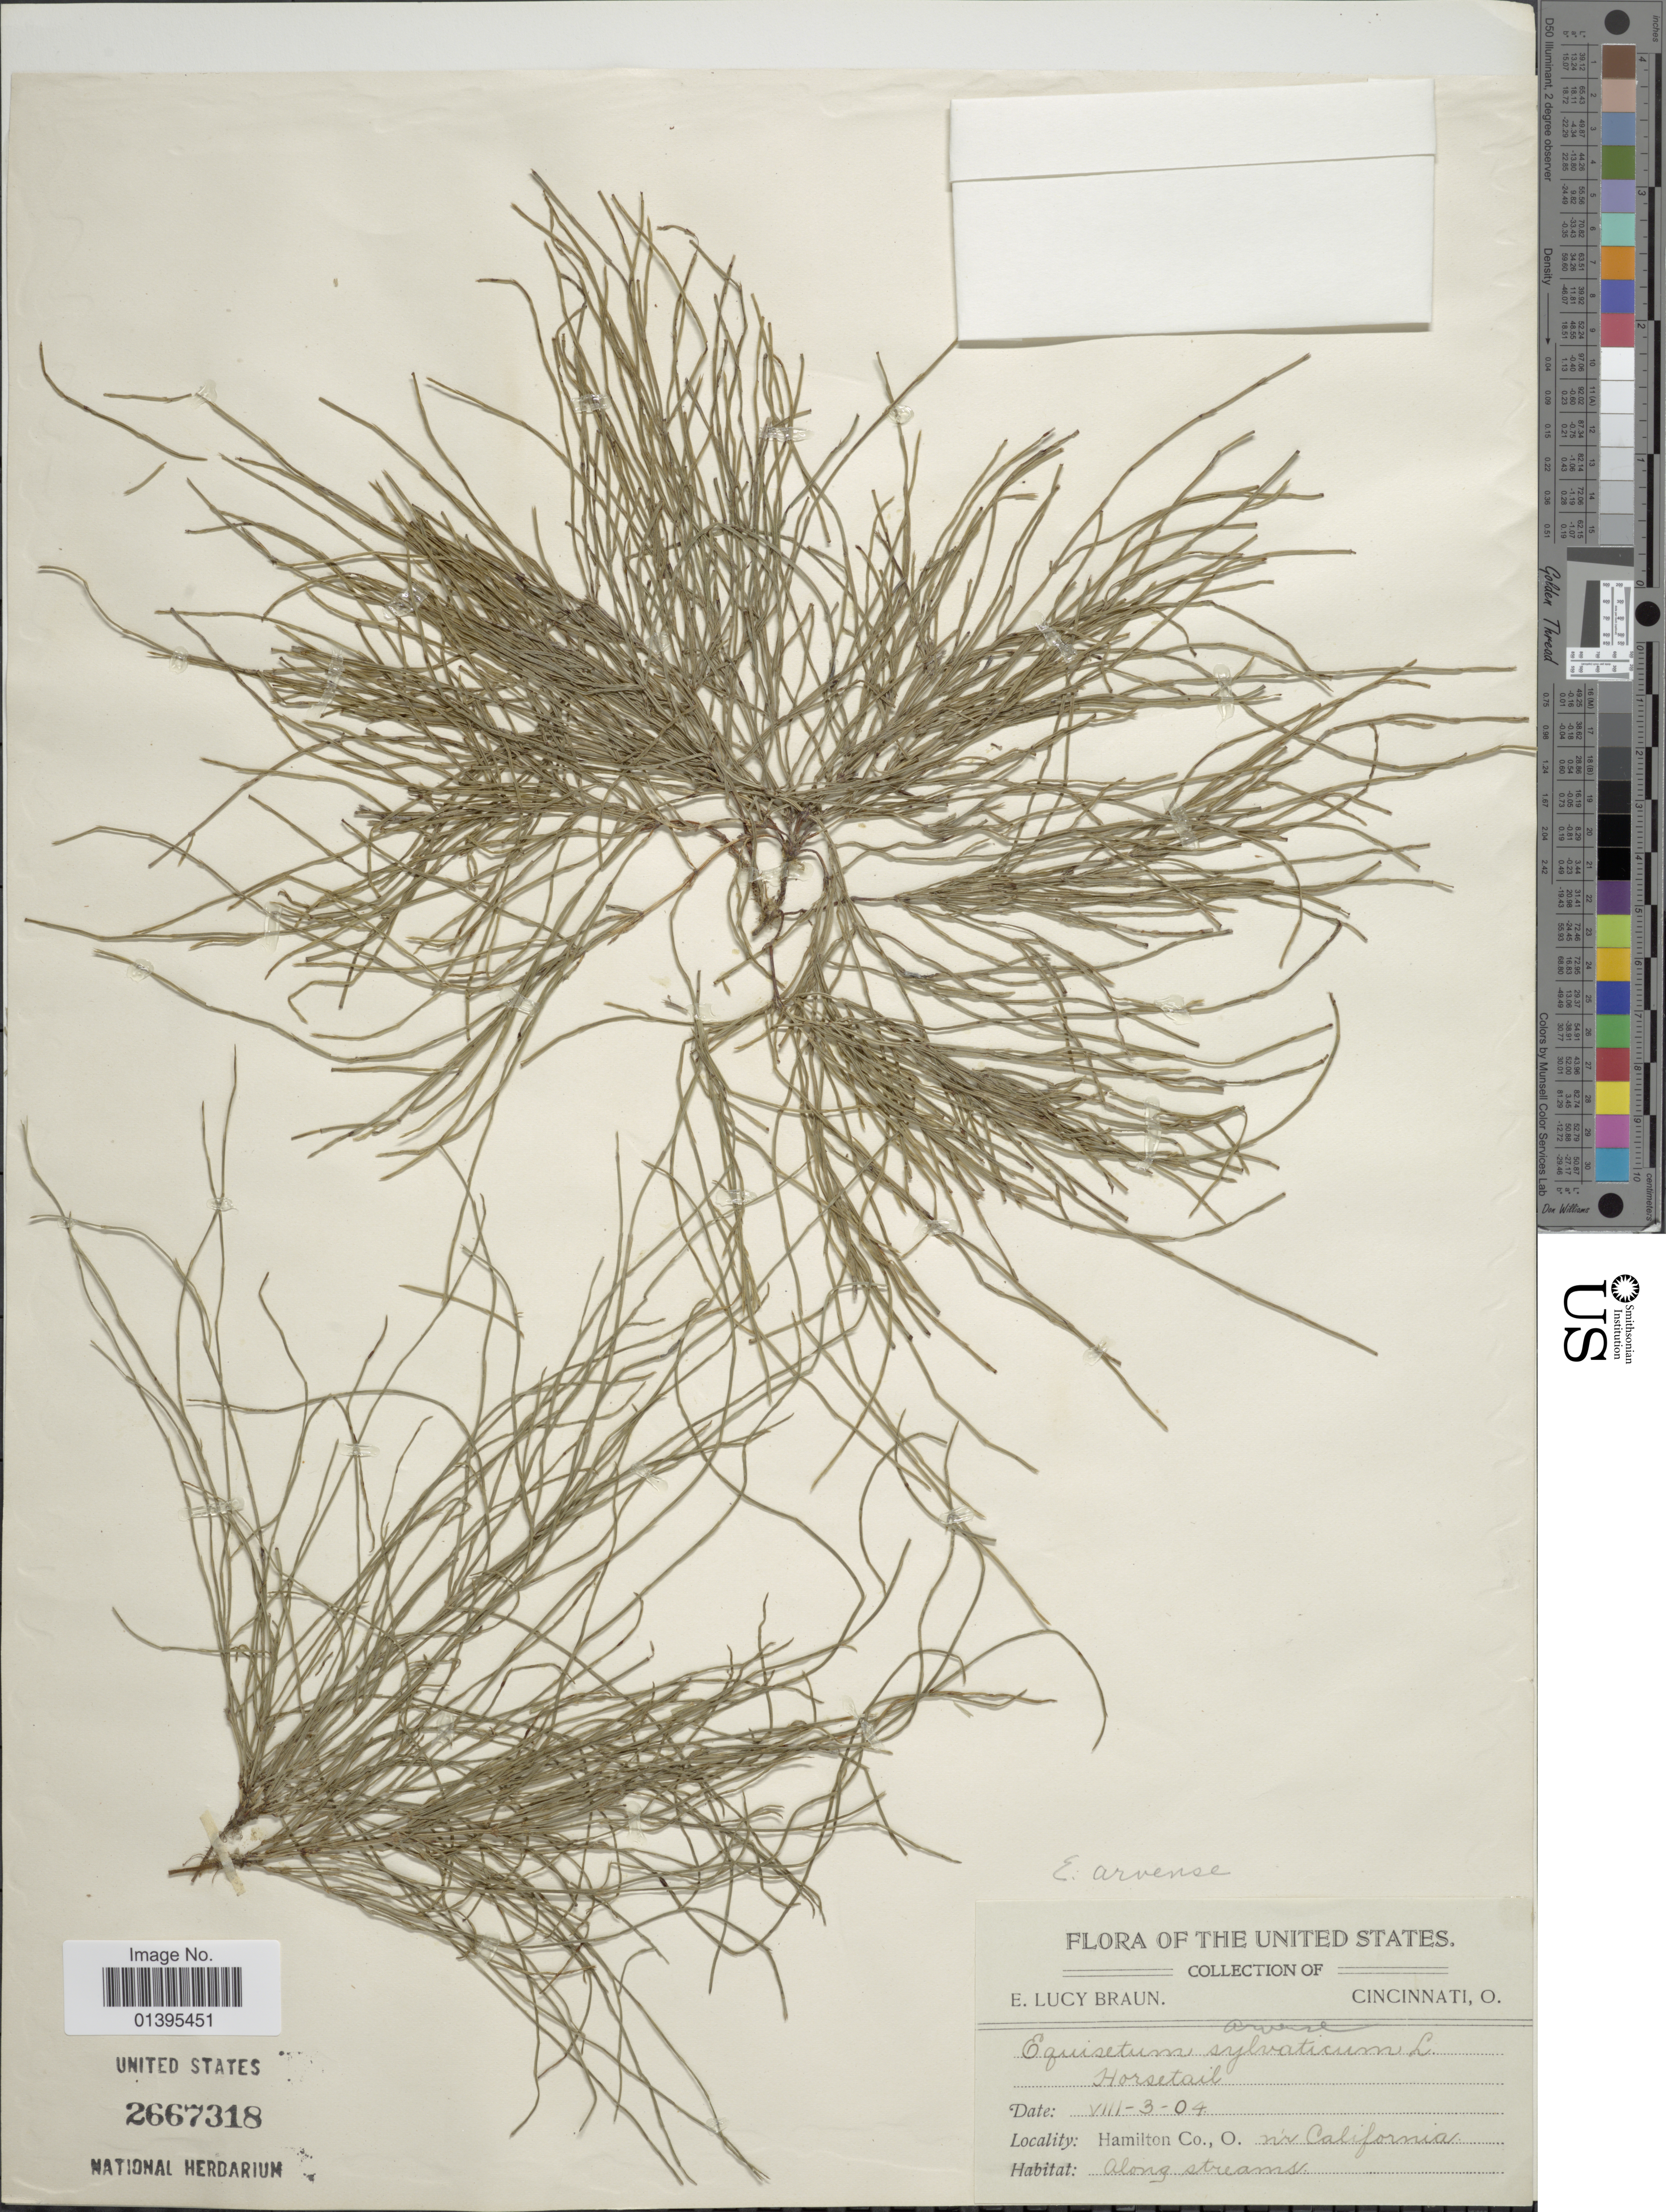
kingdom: Plantae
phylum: Tracheophyta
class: Polypodiopsida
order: Equisetales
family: Equisetaceae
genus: Equisetum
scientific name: Equisetum arvense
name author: L.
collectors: E. L. Braun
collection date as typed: Transcribed d/m/y: 3/8/4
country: United States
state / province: Ohio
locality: Hamilton Co., O. nr. California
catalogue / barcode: US 2667318